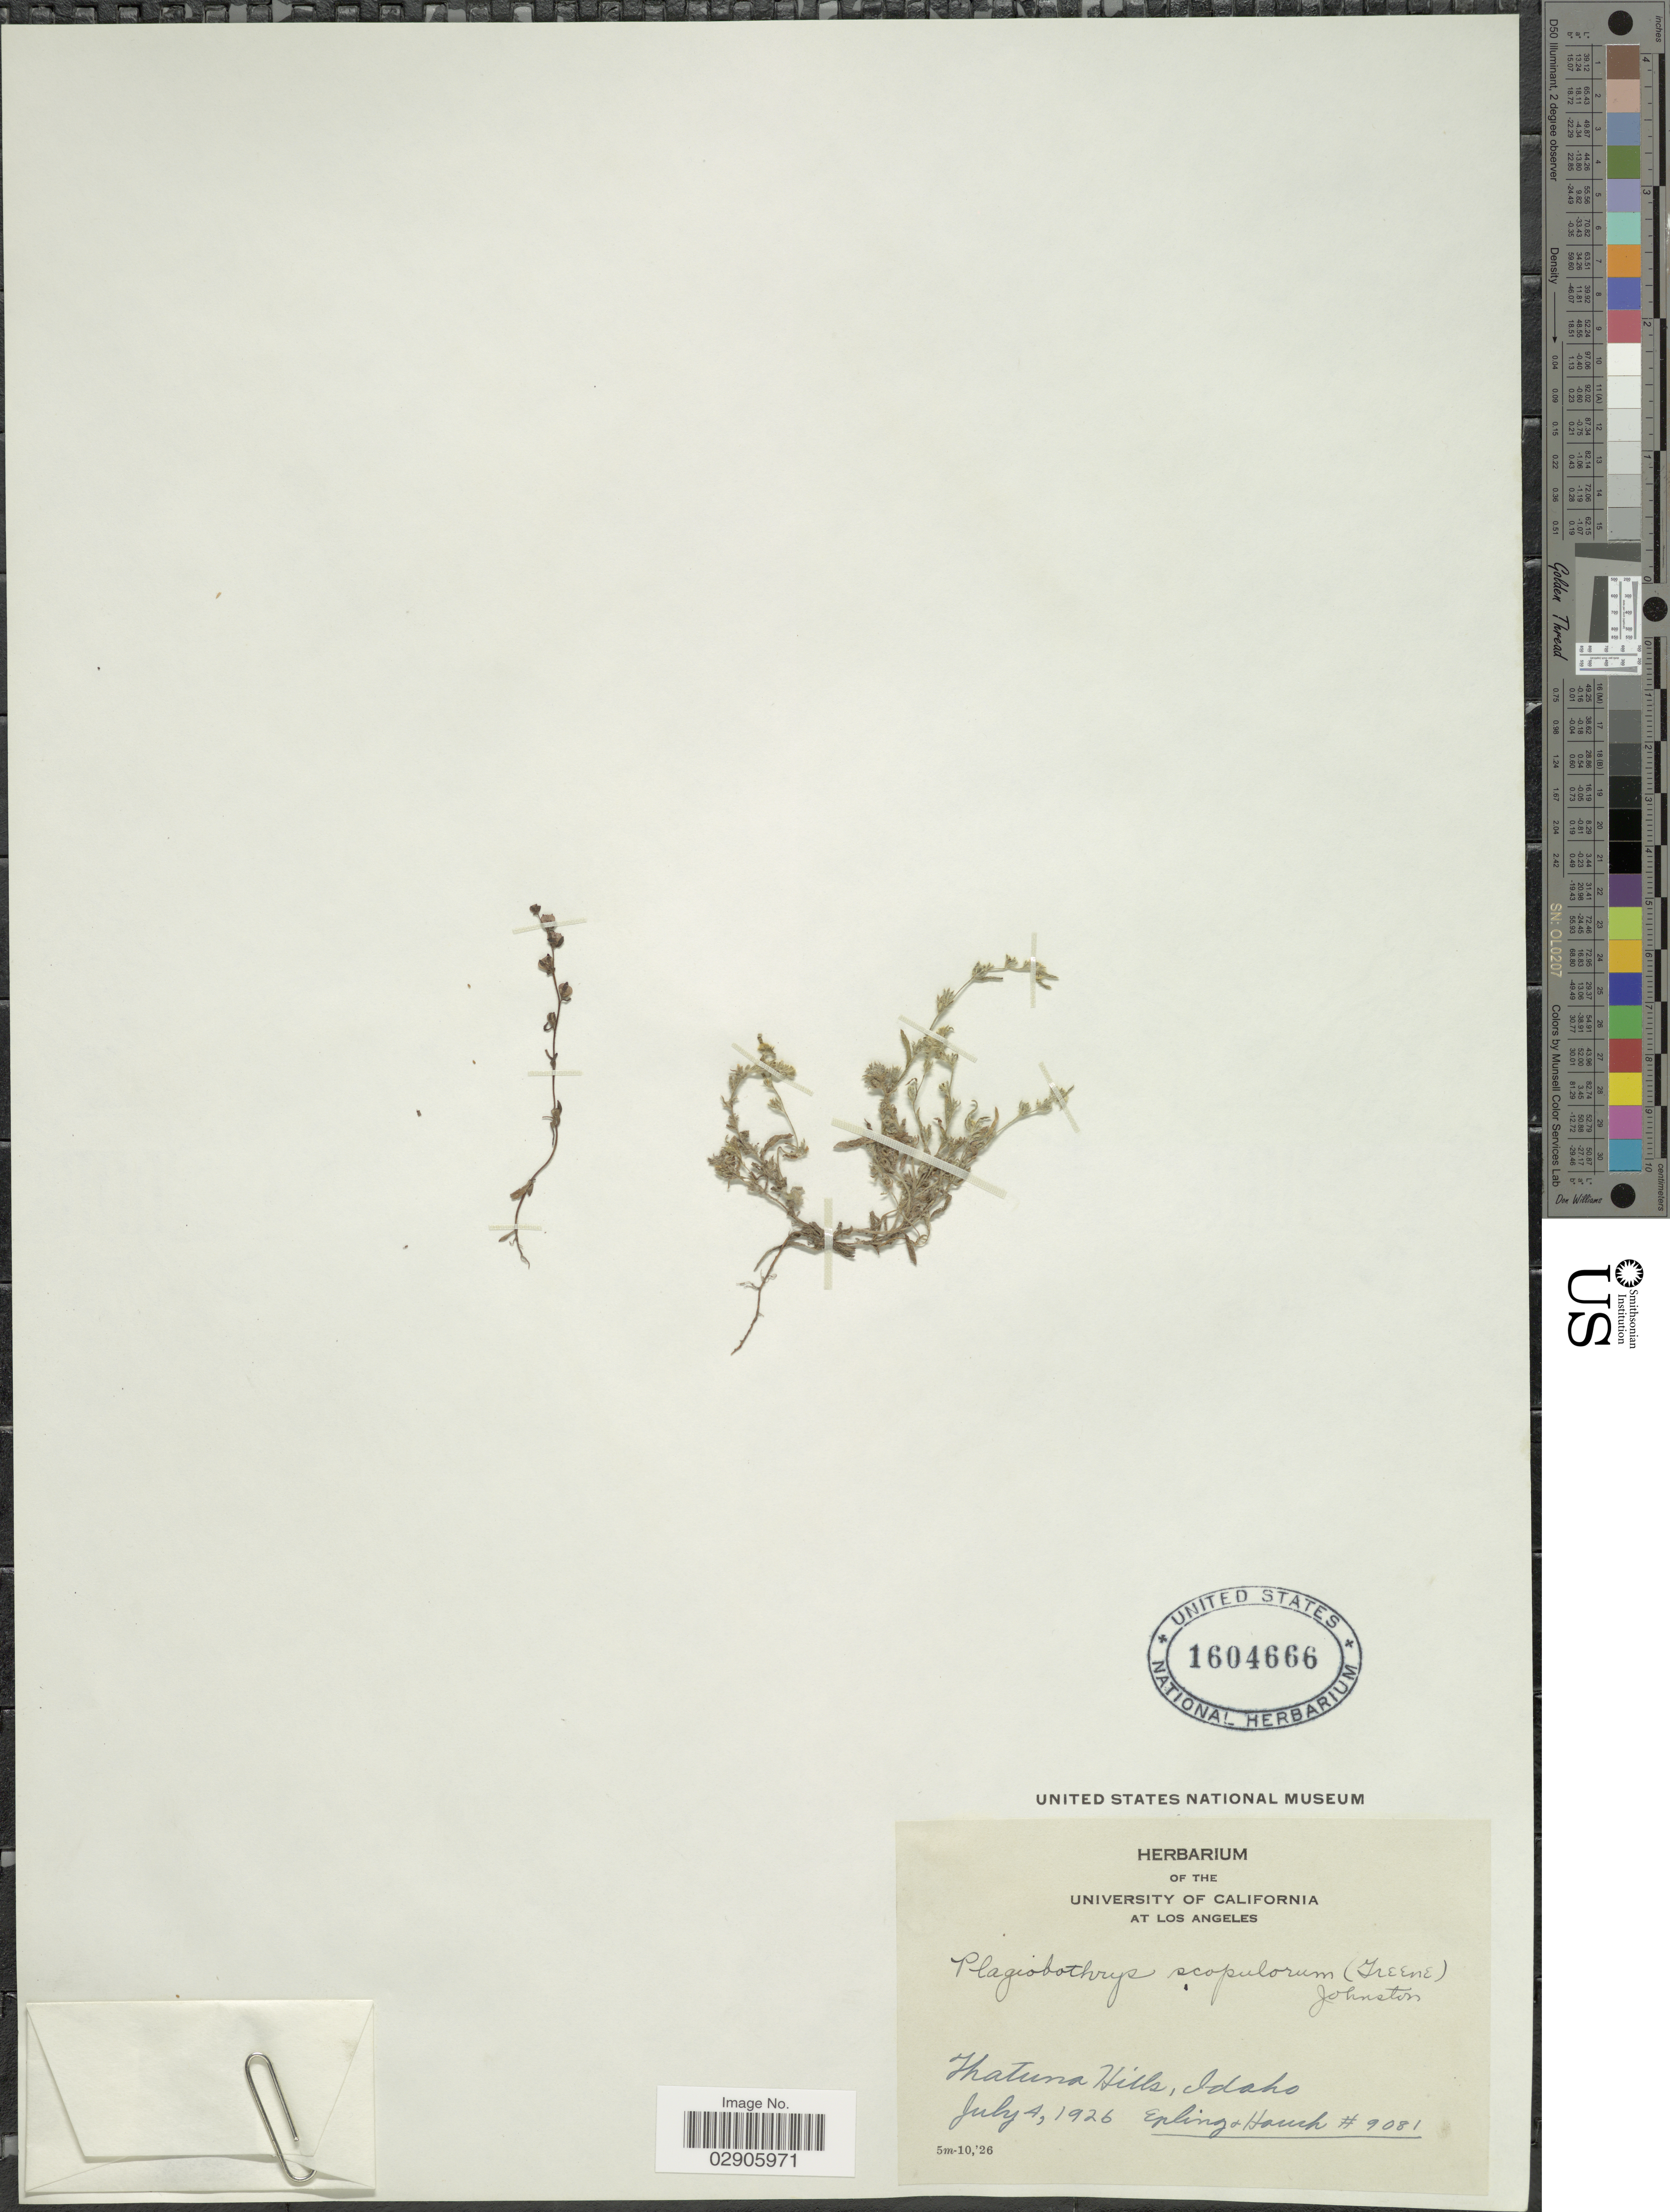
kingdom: Plantae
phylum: Tracheophyta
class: Magnoliopsida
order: Boraginales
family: Boraginaceae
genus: Plagiobothrys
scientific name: Plagiobothrys scopulorum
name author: (Greene) I.M. Johnst.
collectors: -- Epling & -. Hauch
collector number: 9081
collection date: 1926-07-04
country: United States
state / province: Idaho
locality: Thatuna Hills, Idaho.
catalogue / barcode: US 1604666